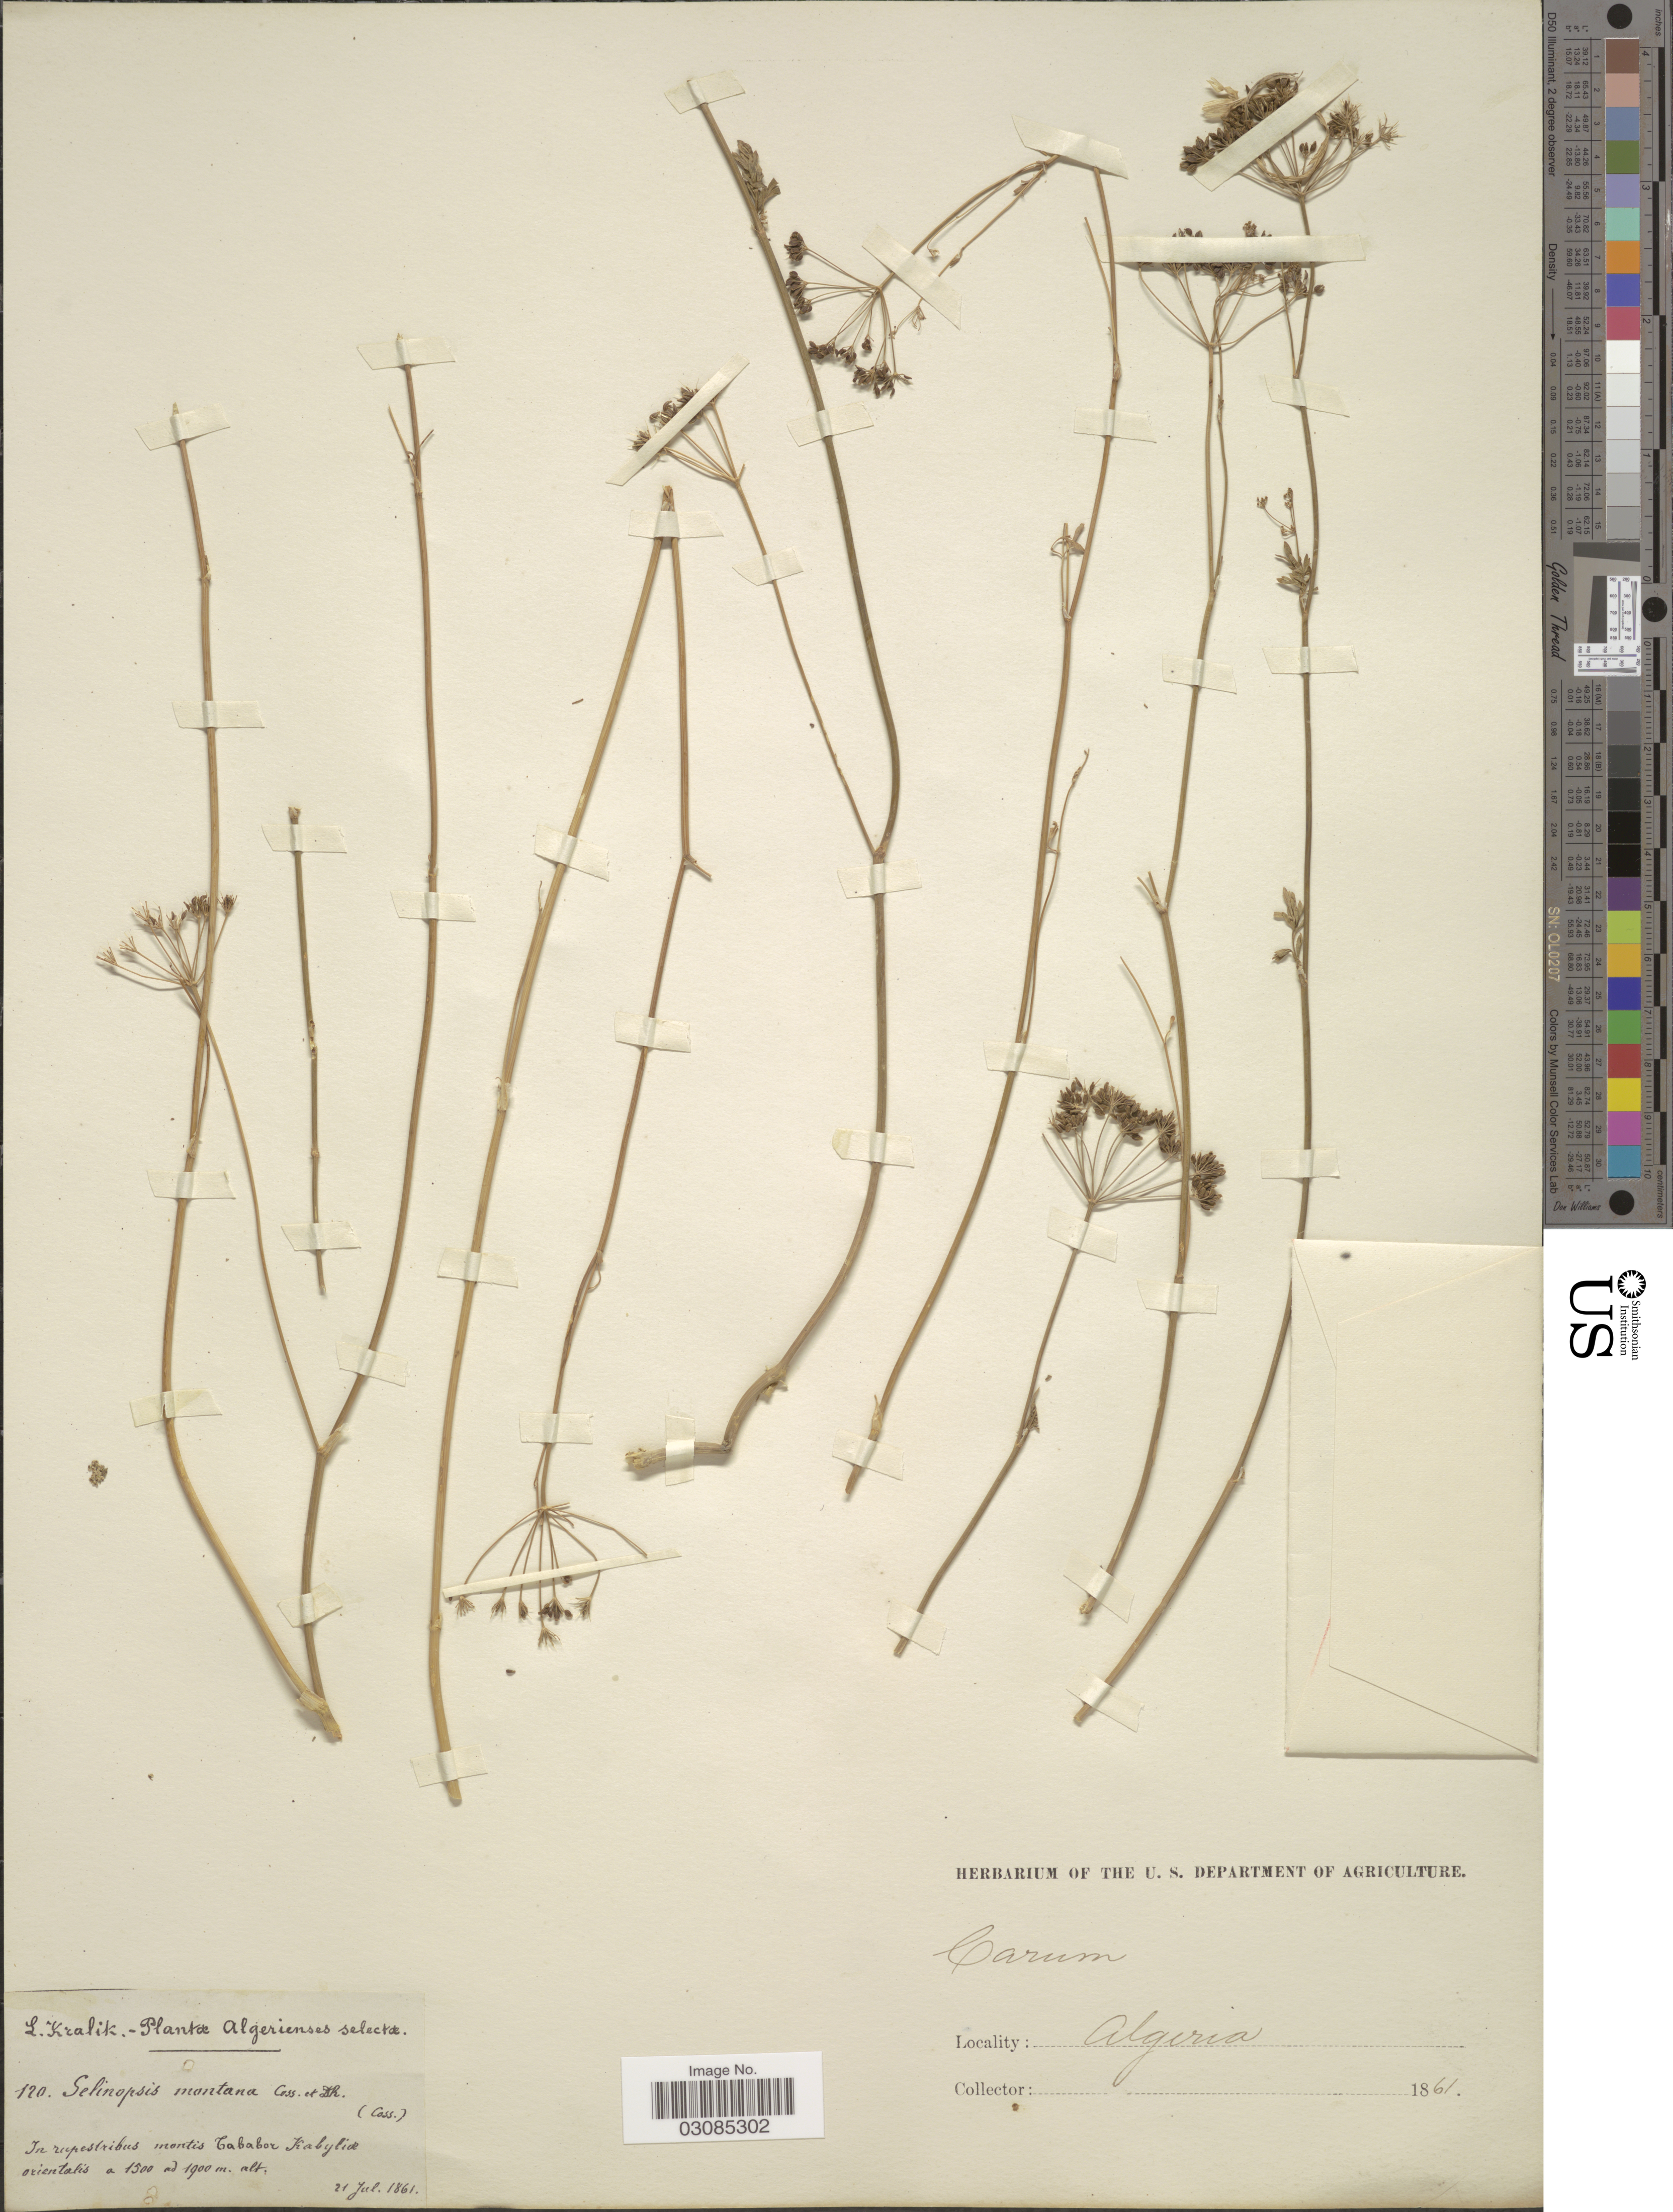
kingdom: Plantae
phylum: Tracheophyta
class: Magnoliopsida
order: Apiales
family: Apiaceae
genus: Carum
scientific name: Carum sp.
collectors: L. Kralik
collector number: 120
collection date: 1861-07-21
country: Algeria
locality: In rupestribus montis Tababor Kabyliæ orientalis.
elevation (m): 1500